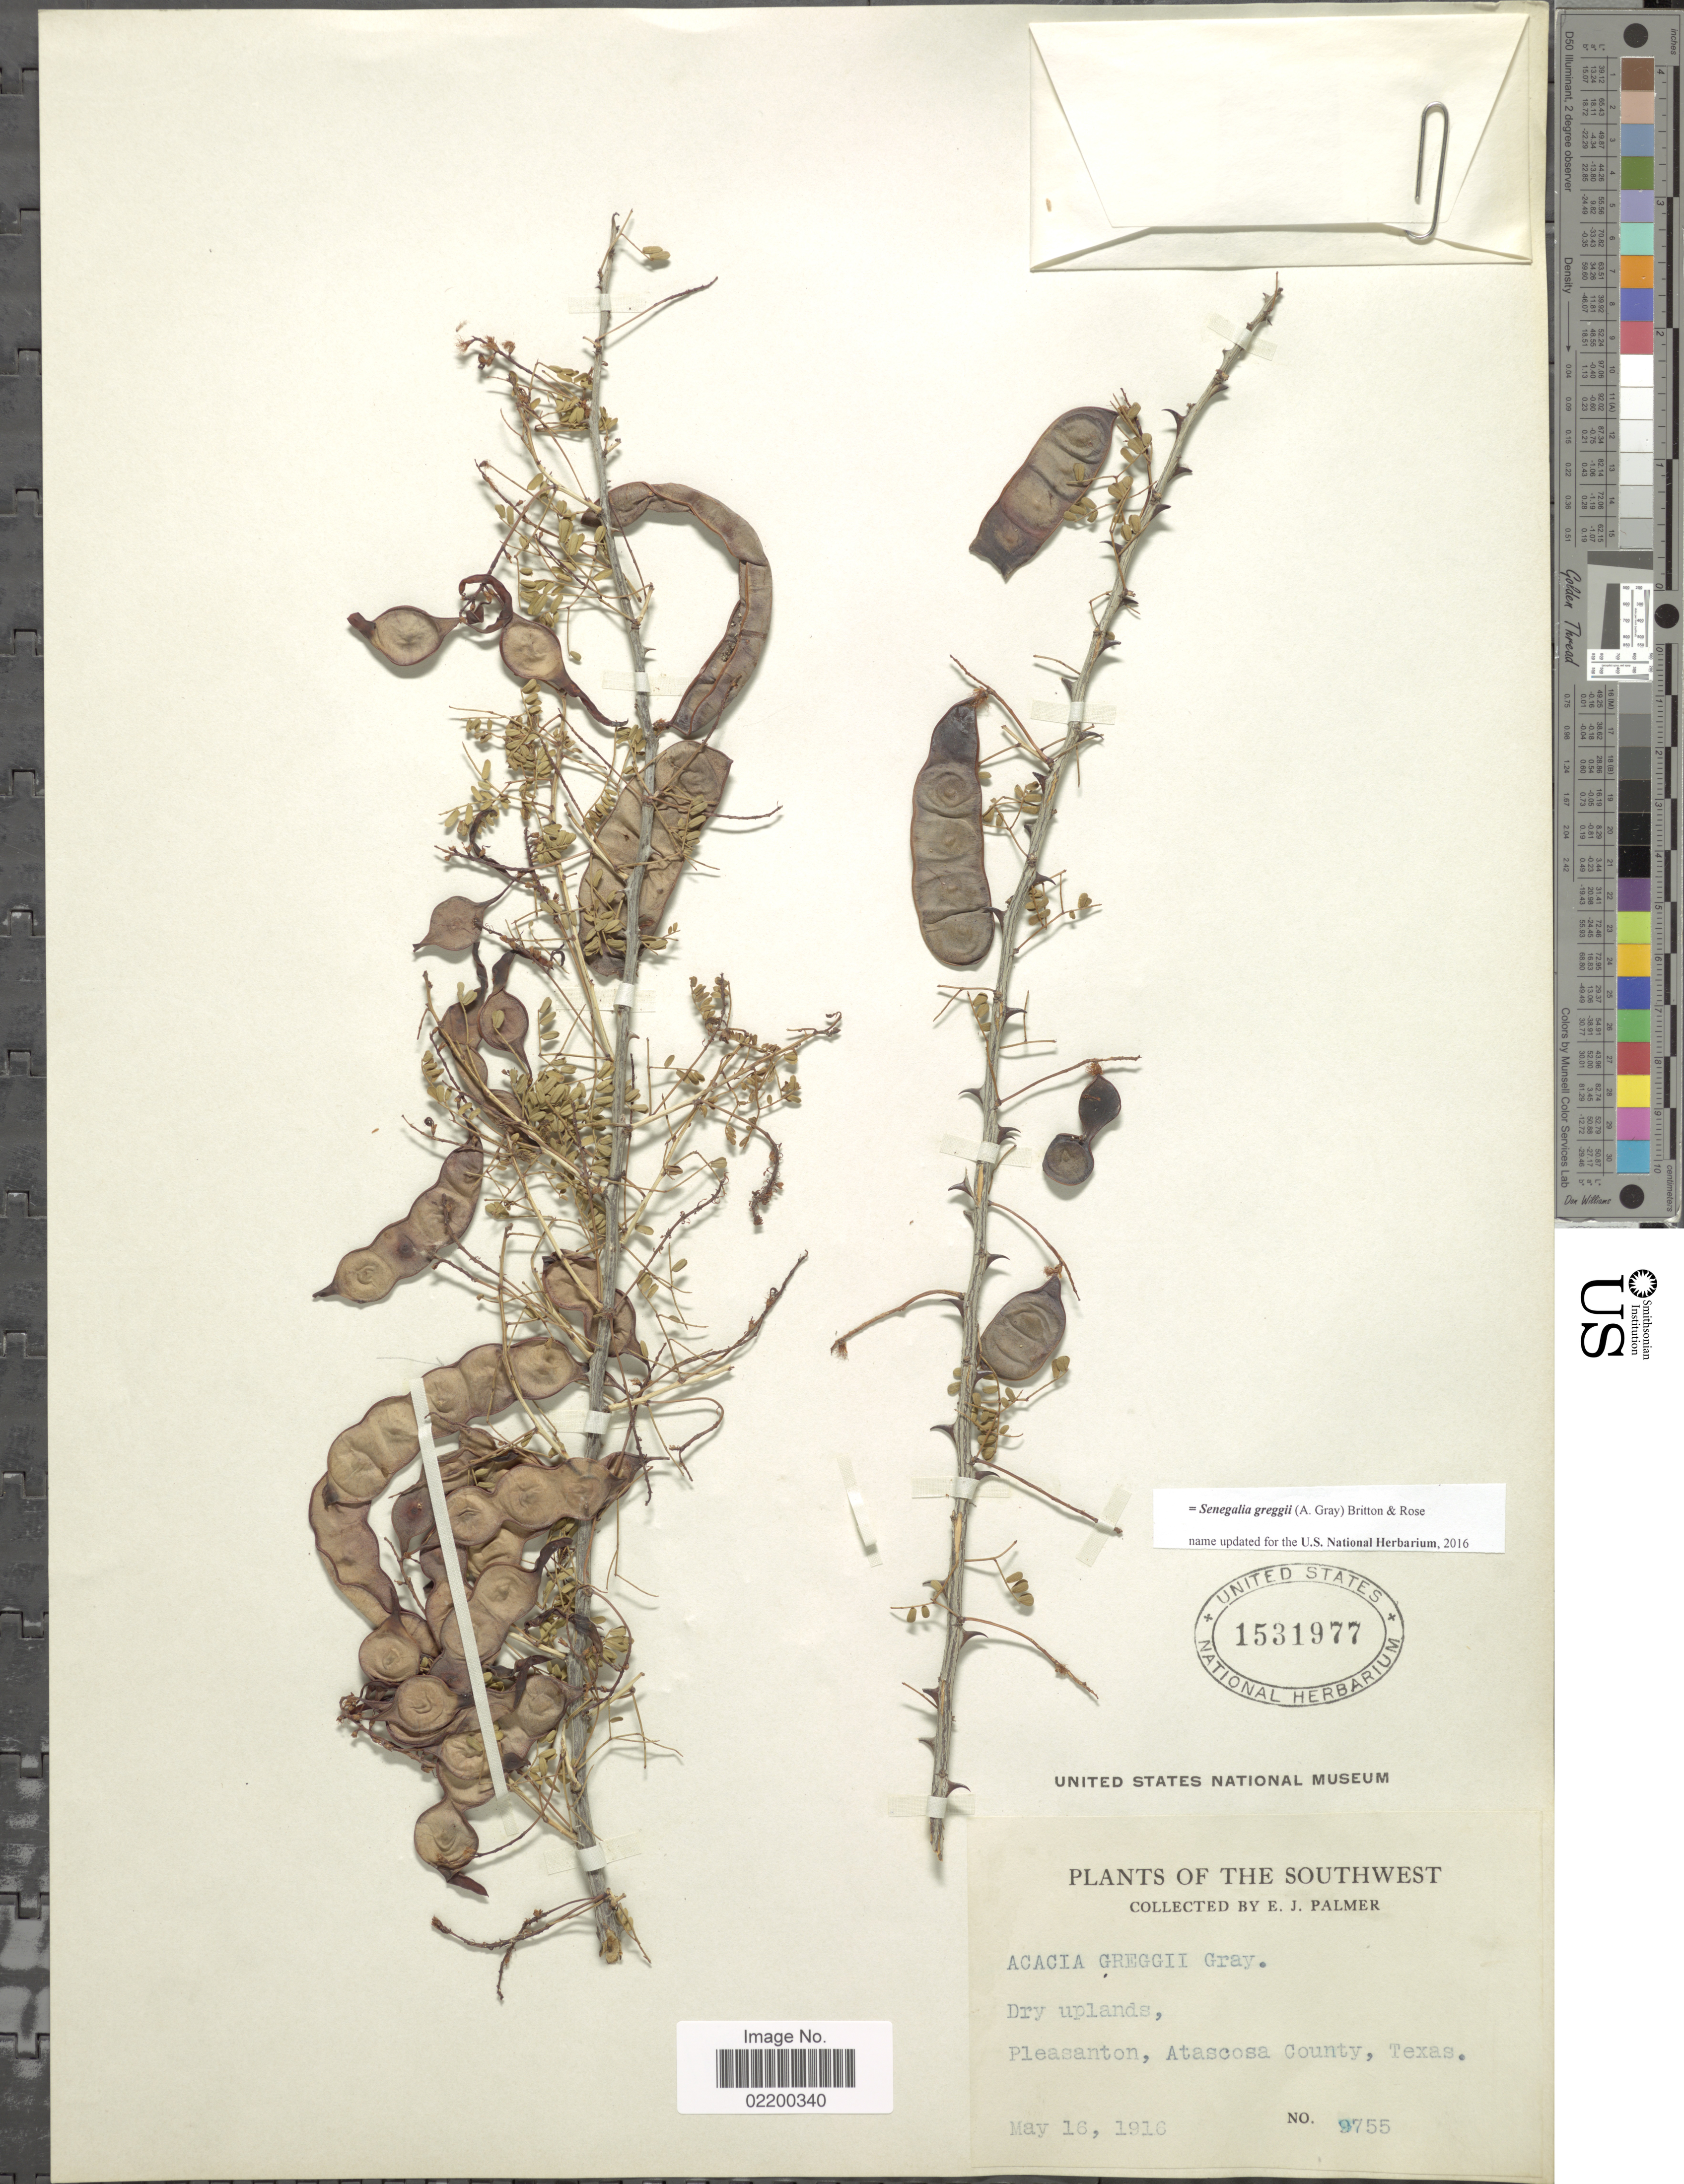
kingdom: Plantae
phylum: Tracheophyta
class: Magnoliopsida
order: Fabales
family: Fabaceae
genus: Senegalia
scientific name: Senegalia greggii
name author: (A. Gray) Britton & Rose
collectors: E. J. Palmer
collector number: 9755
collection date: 1916-05-16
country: United States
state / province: Texas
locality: The Southwest, Dry uplands, Pleasantanton, Atascosa County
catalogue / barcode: US 1531977